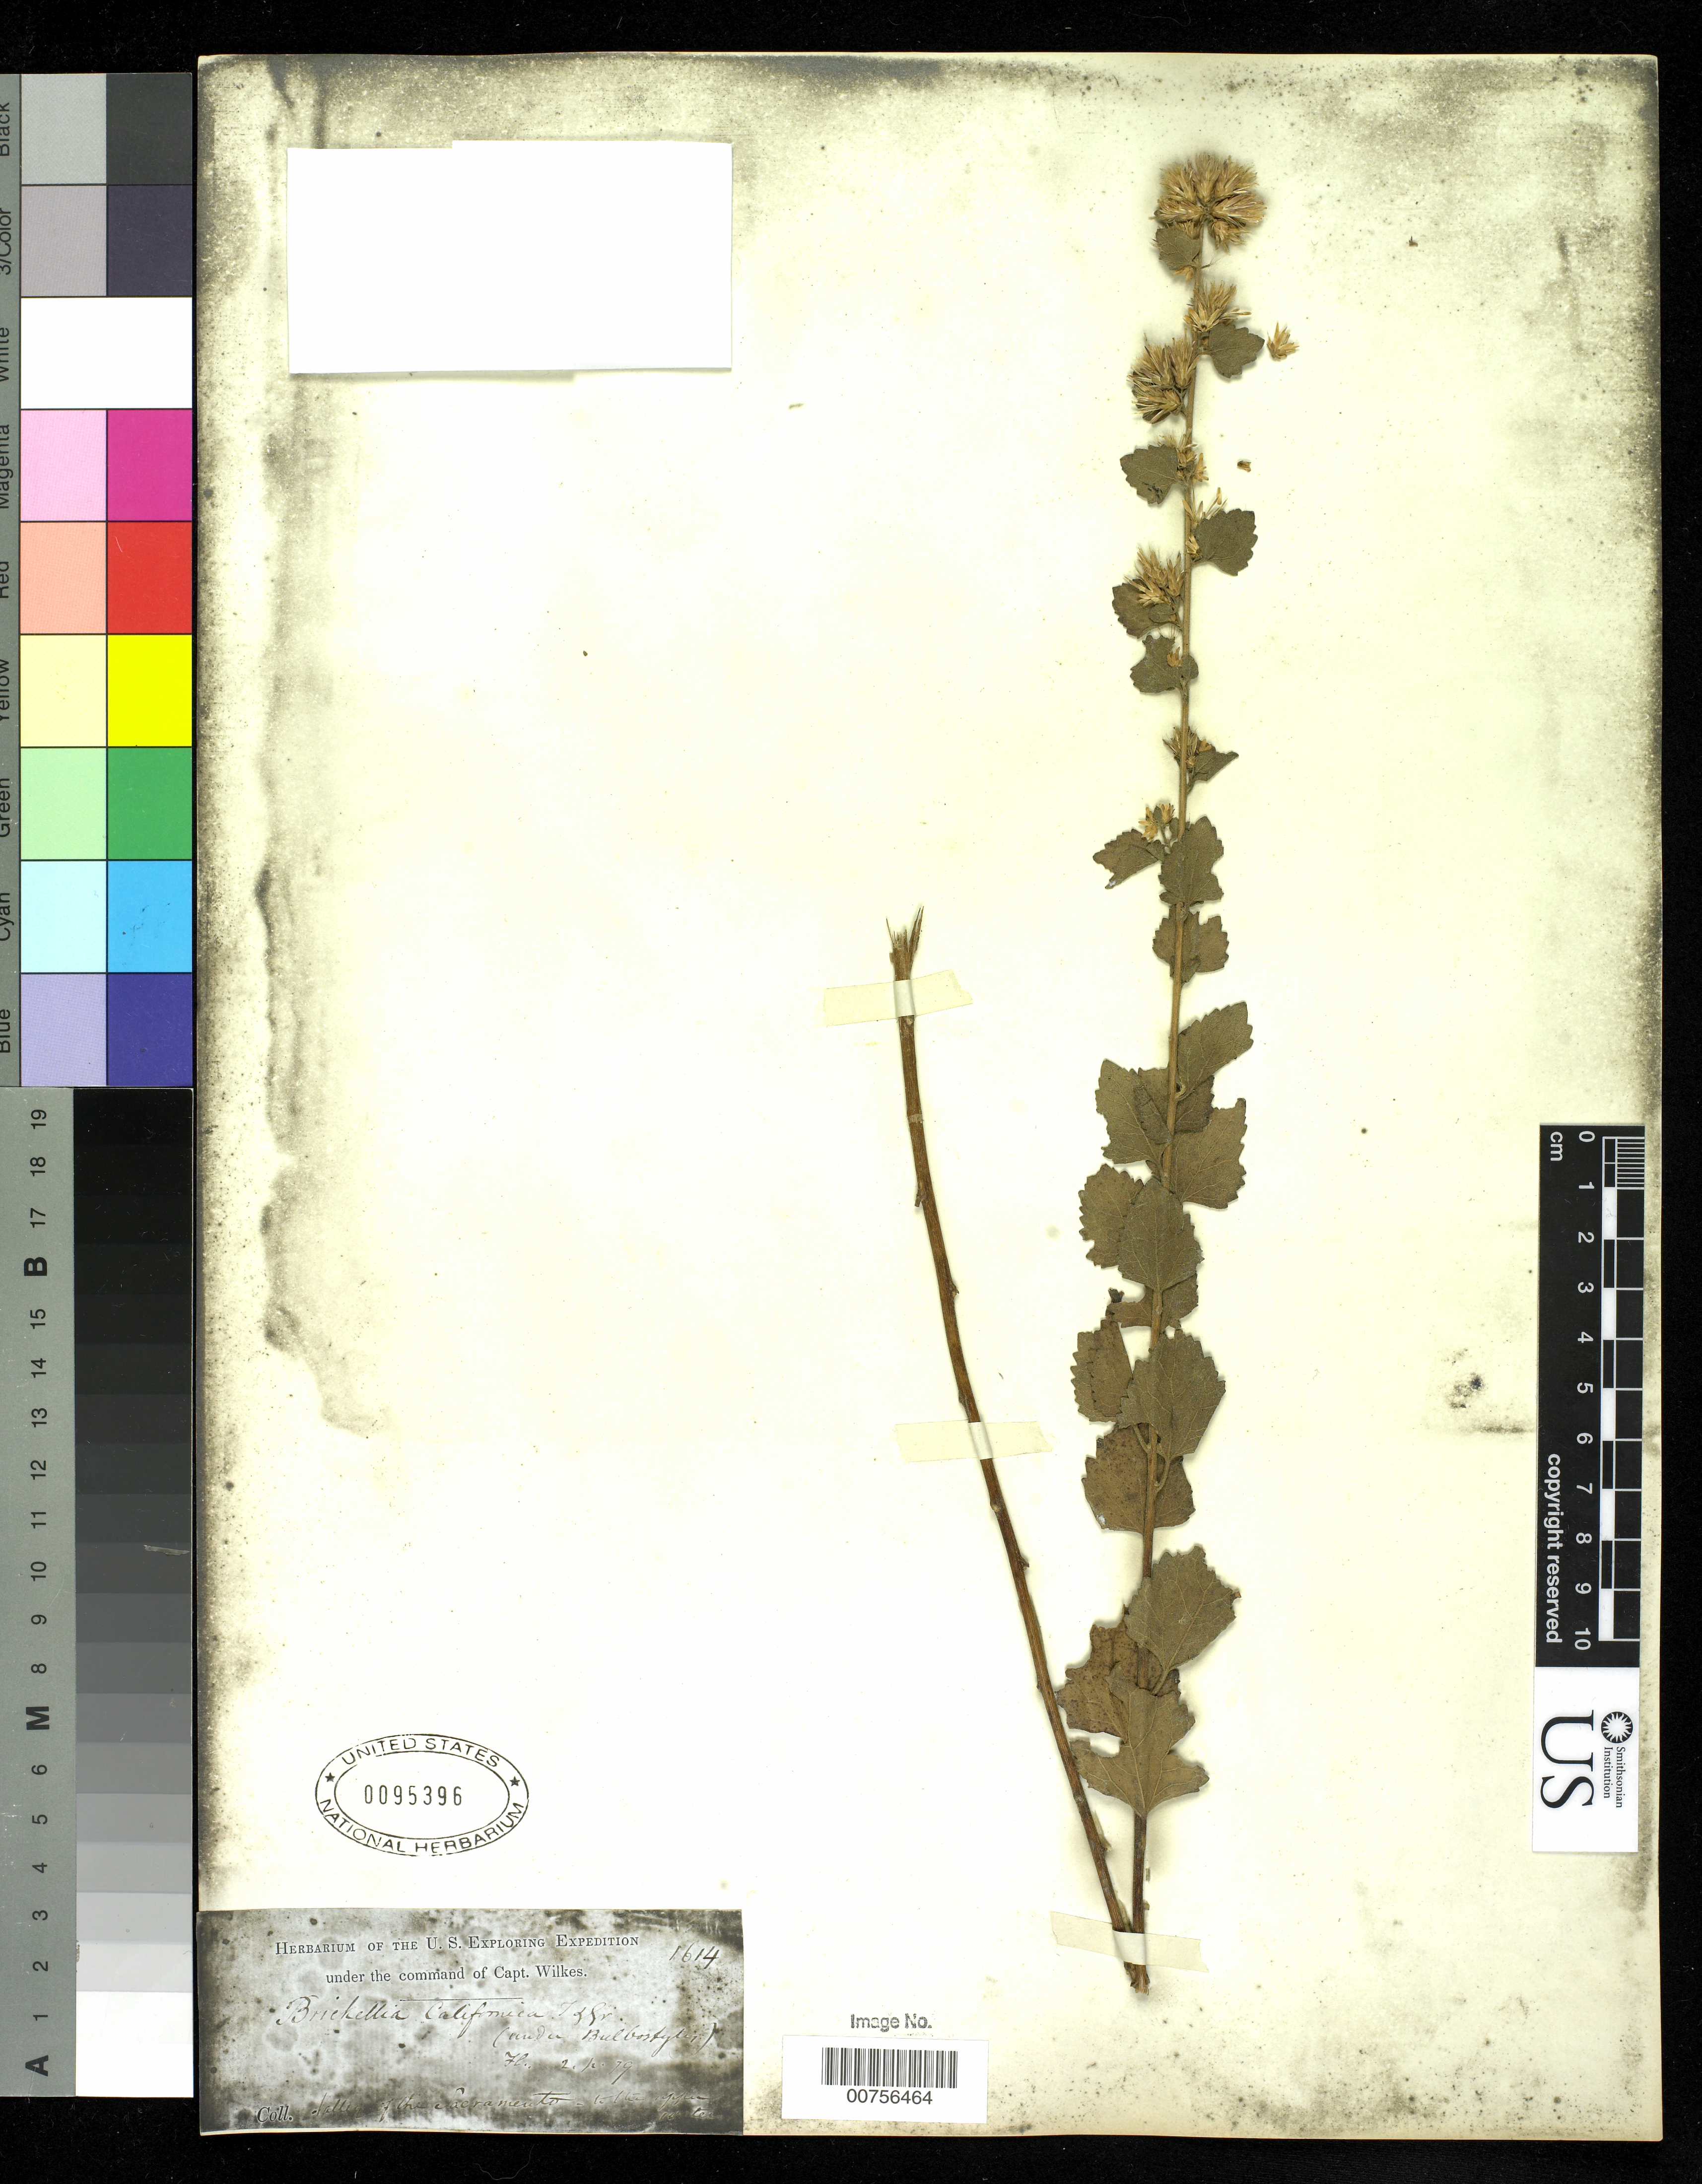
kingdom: Plantae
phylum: Tracheophyta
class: Magnoliopsida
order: Asterales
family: Asteraceae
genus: Brickellia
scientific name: Brickellia californica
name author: A. Gray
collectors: Wilkes Explor. Exped.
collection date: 1838/1842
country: United States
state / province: California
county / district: Sacramento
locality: Valley of the Sacramento, to the upper water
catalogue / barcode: US 95396